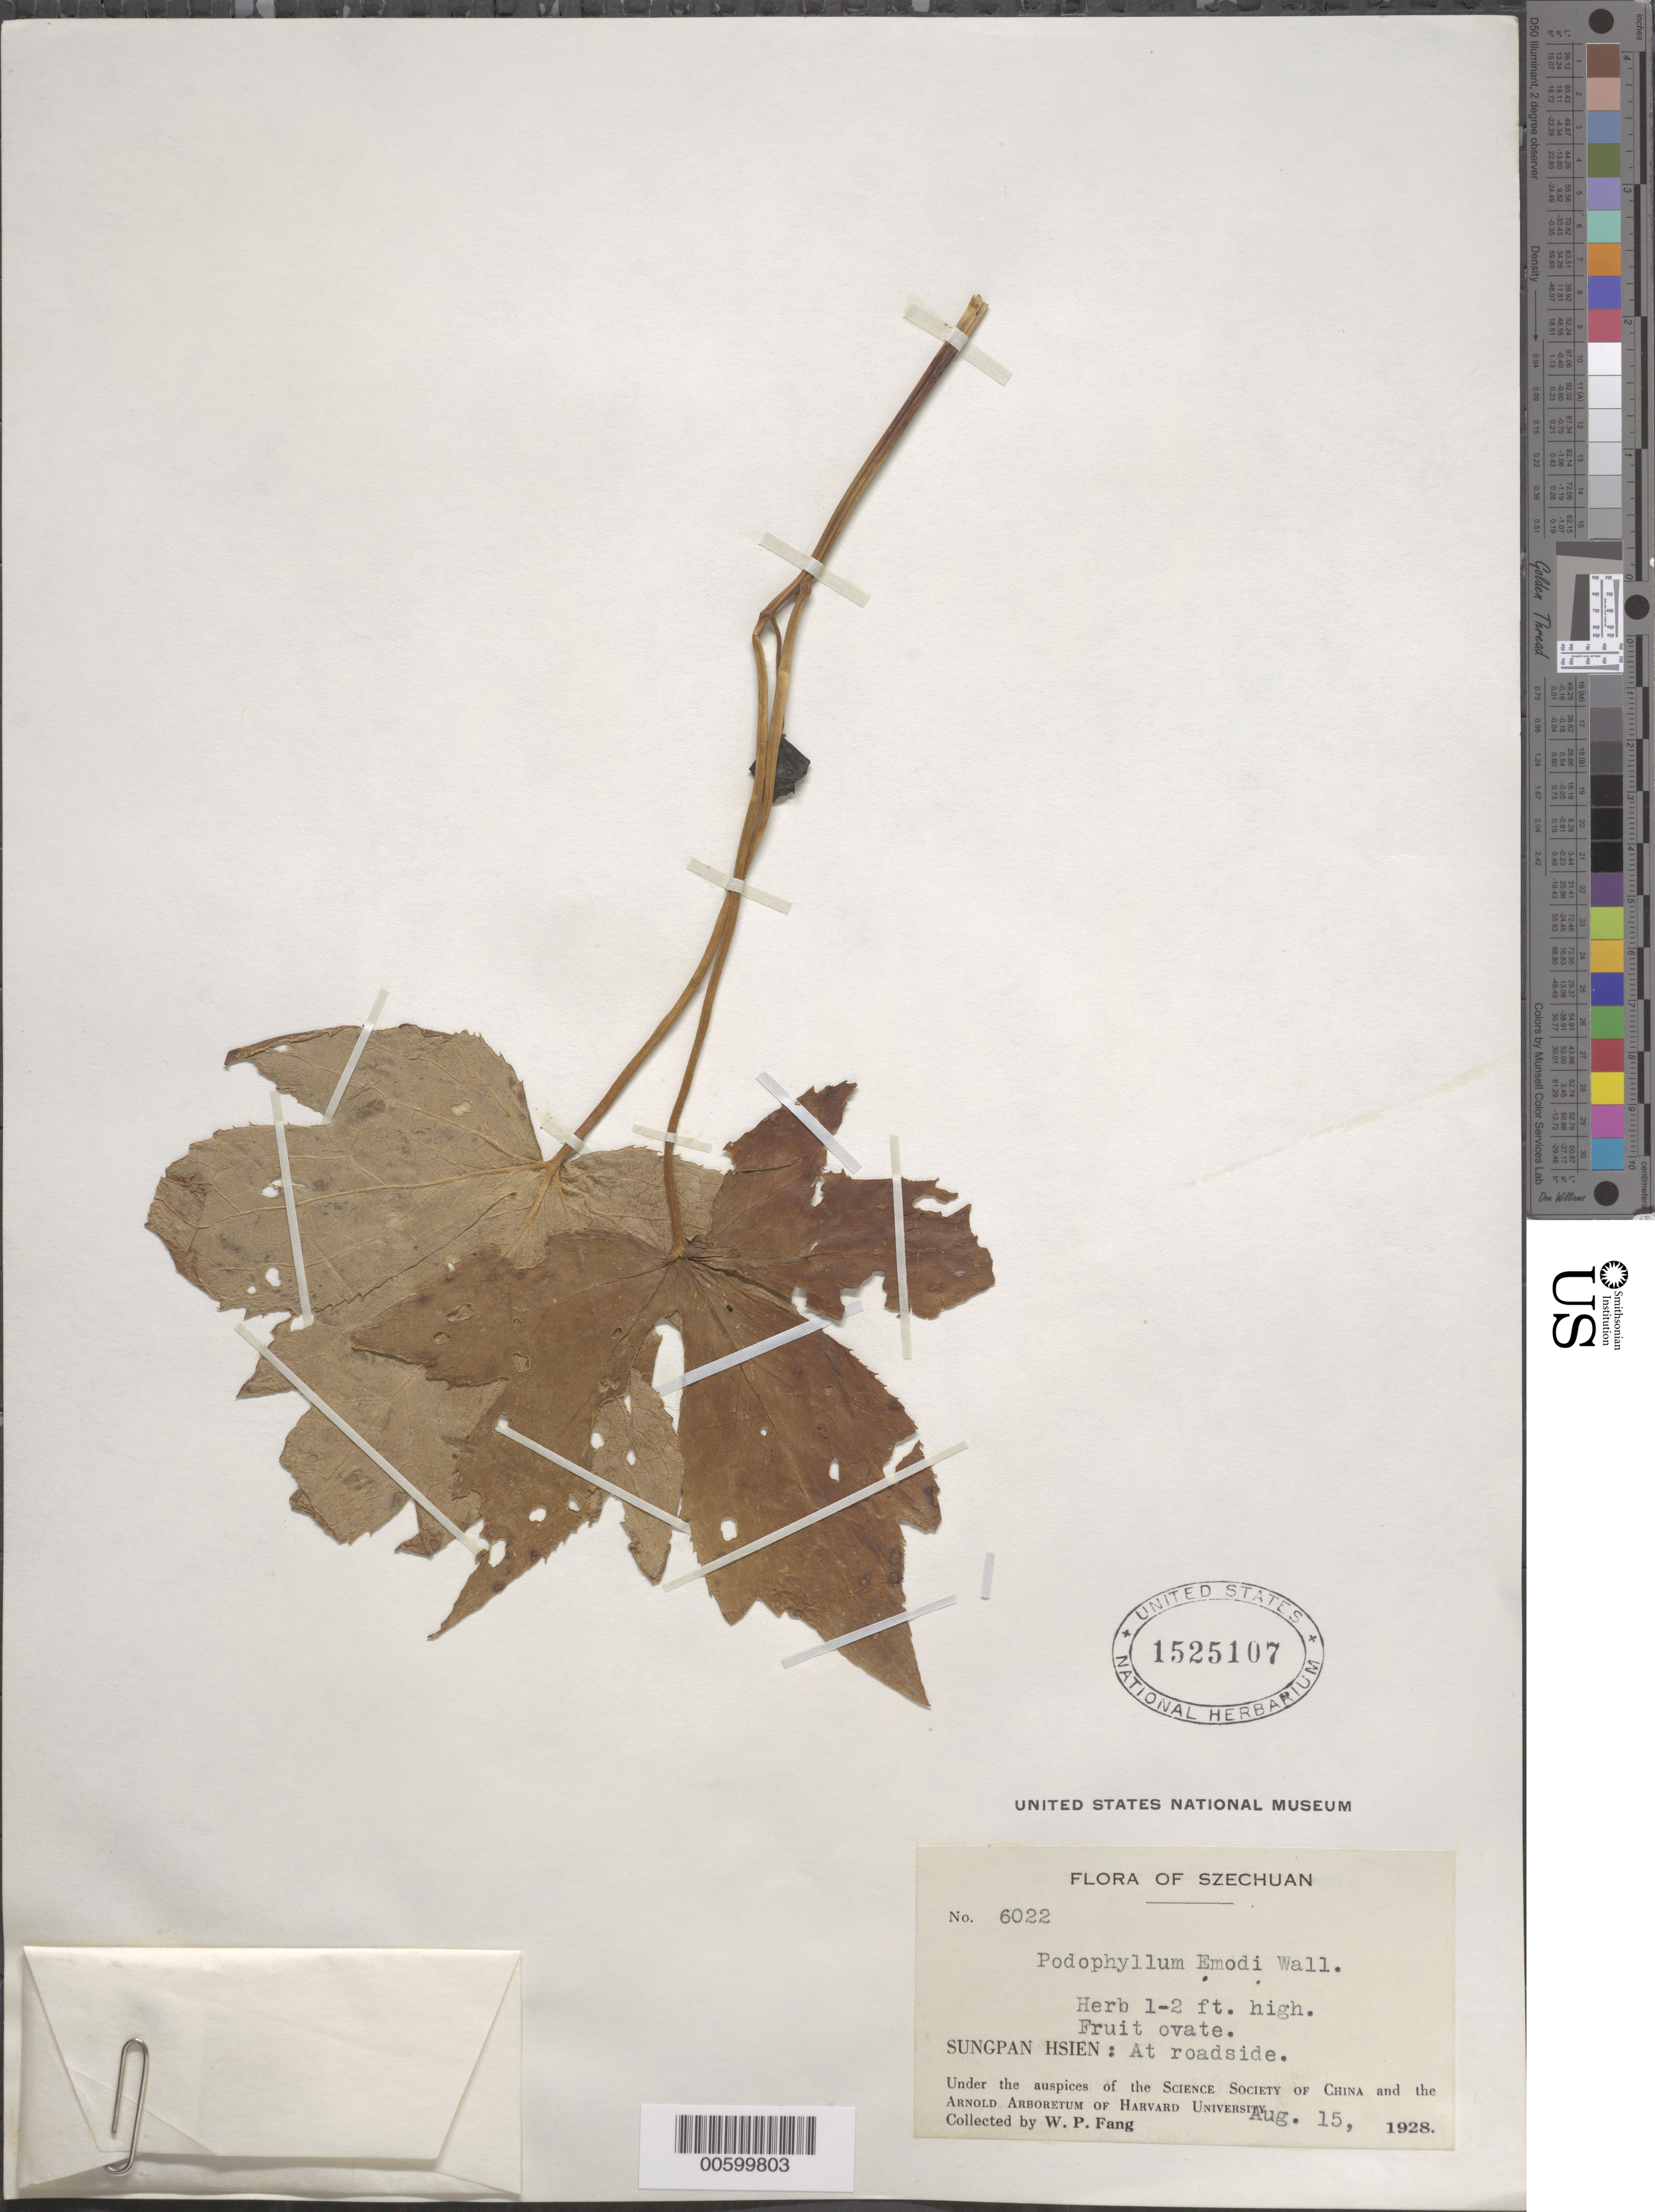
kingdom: Plantae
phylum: Tracheophyta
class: Magnoliopsida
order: Ranunculales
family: Berberidaceae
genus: Sinopodophyllum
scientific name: Sinopodophyllum hexandrum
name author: (Royle) T.S.Ying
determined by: Strong, Mark T., (BOT), Smithsonian Institution - National Museum of Natural History (UNITED STATES)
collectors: W. P. Fang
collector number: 6022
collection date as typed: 15 Aug 1928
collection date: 1928-08-15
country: China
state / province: Sichuan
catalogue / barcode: US 1525107